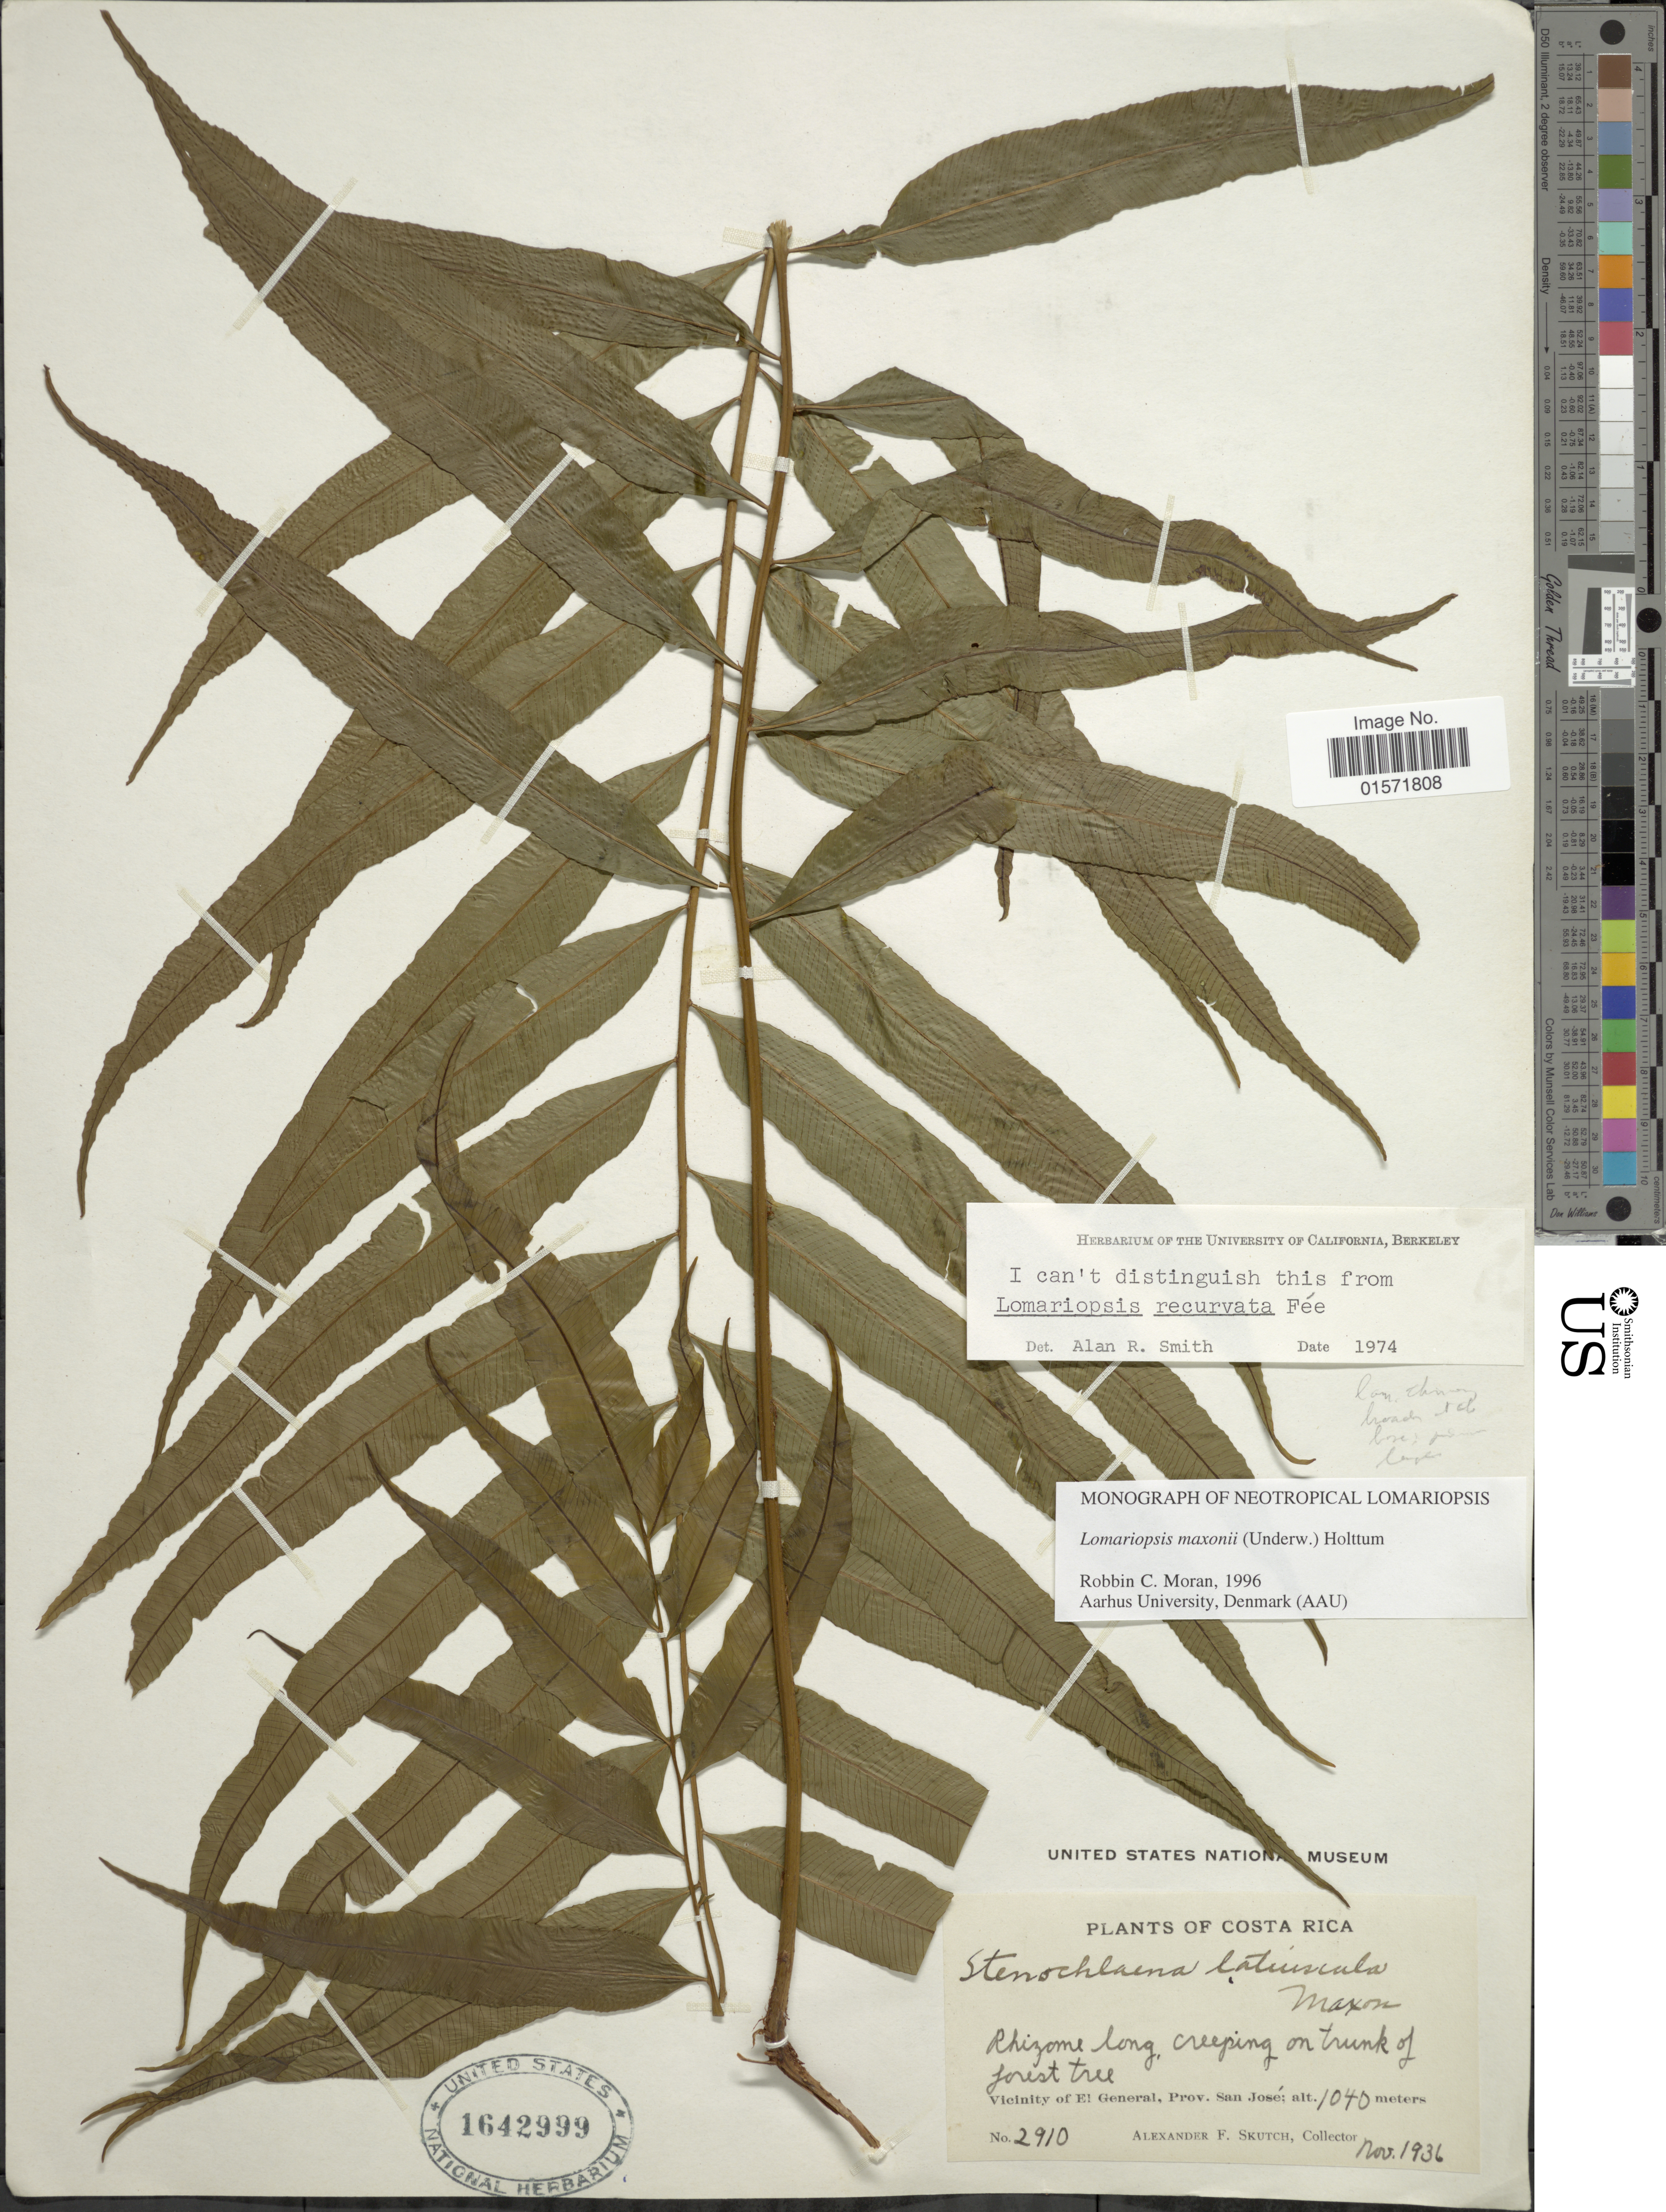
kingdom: Plantae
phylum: Tracheophyta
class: Polypodiopsida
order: Polypodiales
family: Lomariopsidaceae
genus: Lomariopsis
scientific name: Lomariopsis latiuscula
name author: (Maxon) Holttum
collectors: A. F. Skutch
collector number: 2910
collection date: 1936-11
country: Costa Rica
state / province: San José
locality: Rhizome long, creeping on trunk of forest tree, Vicinity of El General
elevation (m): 1040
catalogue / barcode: US 1642999